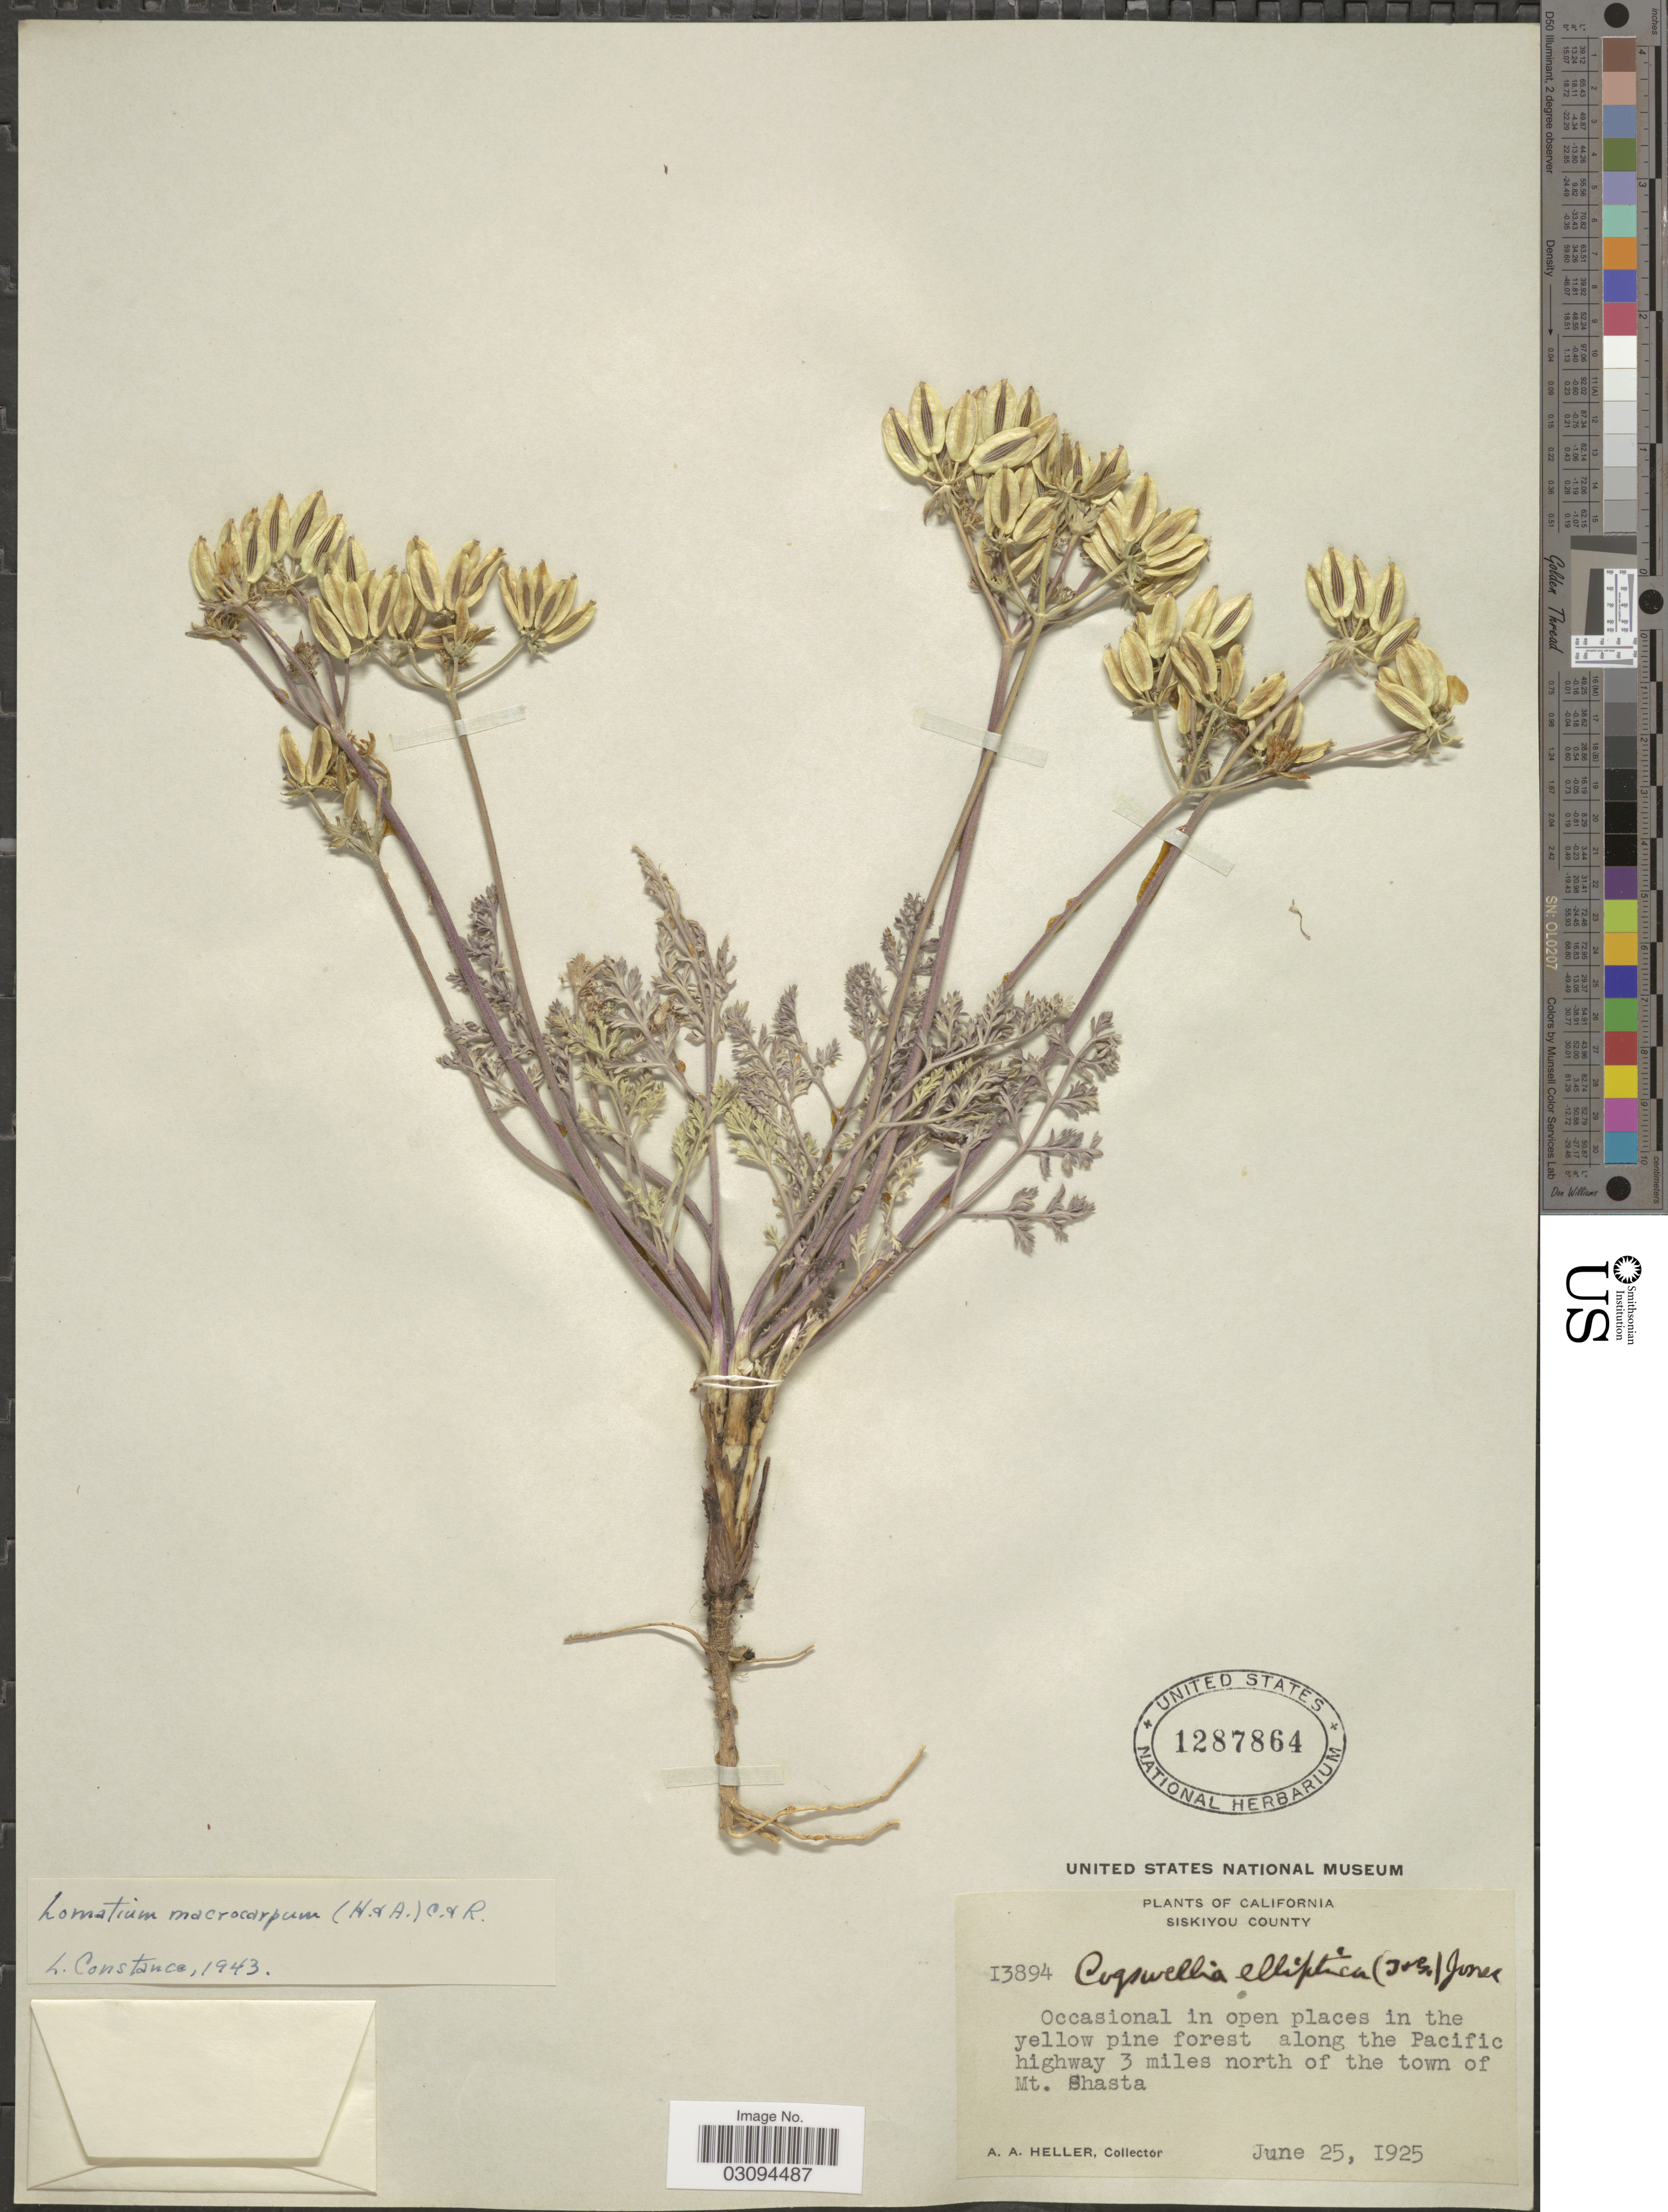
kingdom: Plantae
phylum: Tracheophyta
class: Magnoliopsida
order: Apiales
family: Apiaceae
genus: Lomatium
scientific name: Lomatium macrocarpum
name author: (Hook. et al.) J.M. Coult. & Rose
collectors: A. A. Heller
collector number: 13894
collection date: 1925-06-25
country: United States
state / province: California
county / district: Siskiyou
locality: Siskiyou County. Along the Pacific highway 3 miles north of the town of Mt. Shasta.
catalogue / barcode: US 1287864